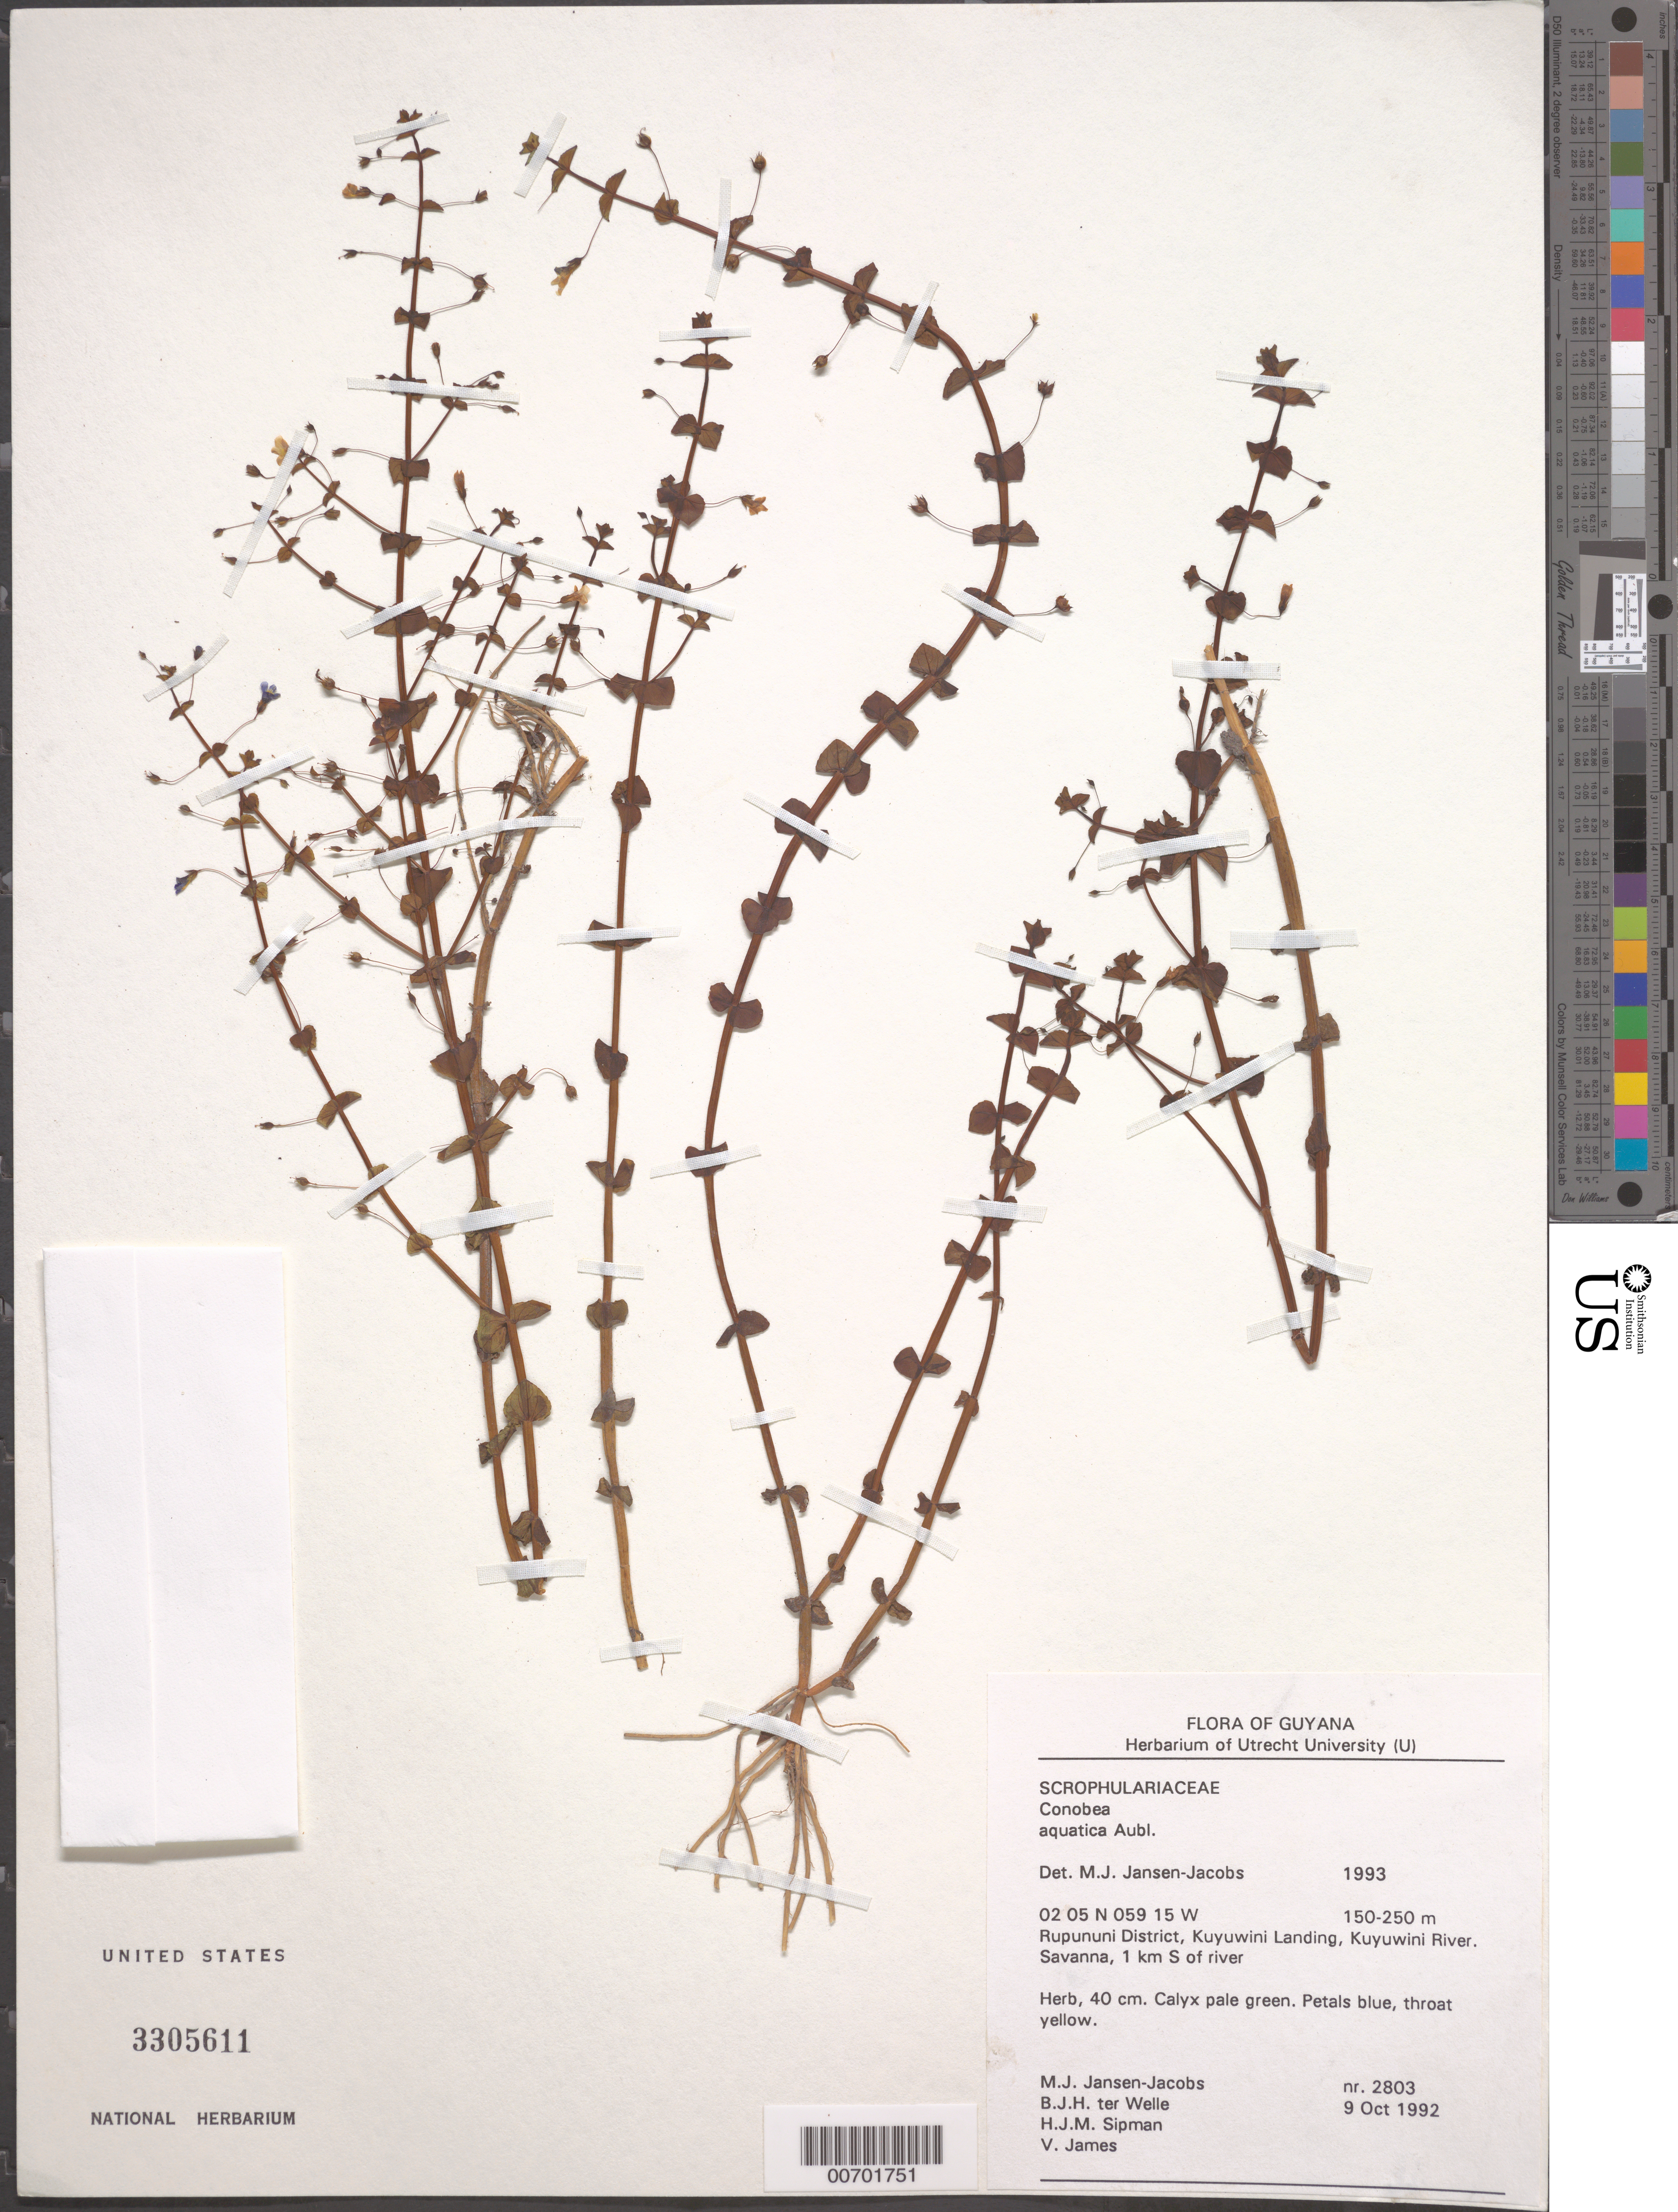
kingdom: Plantae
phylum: Tracheophyta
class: Magnoliopsida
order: Lamiales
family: Plantaginaceae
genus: Conobea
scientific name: Conobea aquatica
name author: Aubl.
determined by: Jansen-Jacobs, M. J., (U), Nationaal Herbarium Nederland, Utrecht University branch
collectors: M. J. Jansen-Jacobs, B. Welle, H. J. M. Sipman & V. James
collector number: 2803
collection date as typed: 9-Oct-92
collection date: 1992-10-09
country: Guyana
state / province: U. Takutu-U. Essequibo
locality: Kuyuwini Landing, Kuyuwini River, Rupununi District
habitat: Savanna, 1 km S of R.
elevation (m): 150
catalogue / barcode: US 3305611